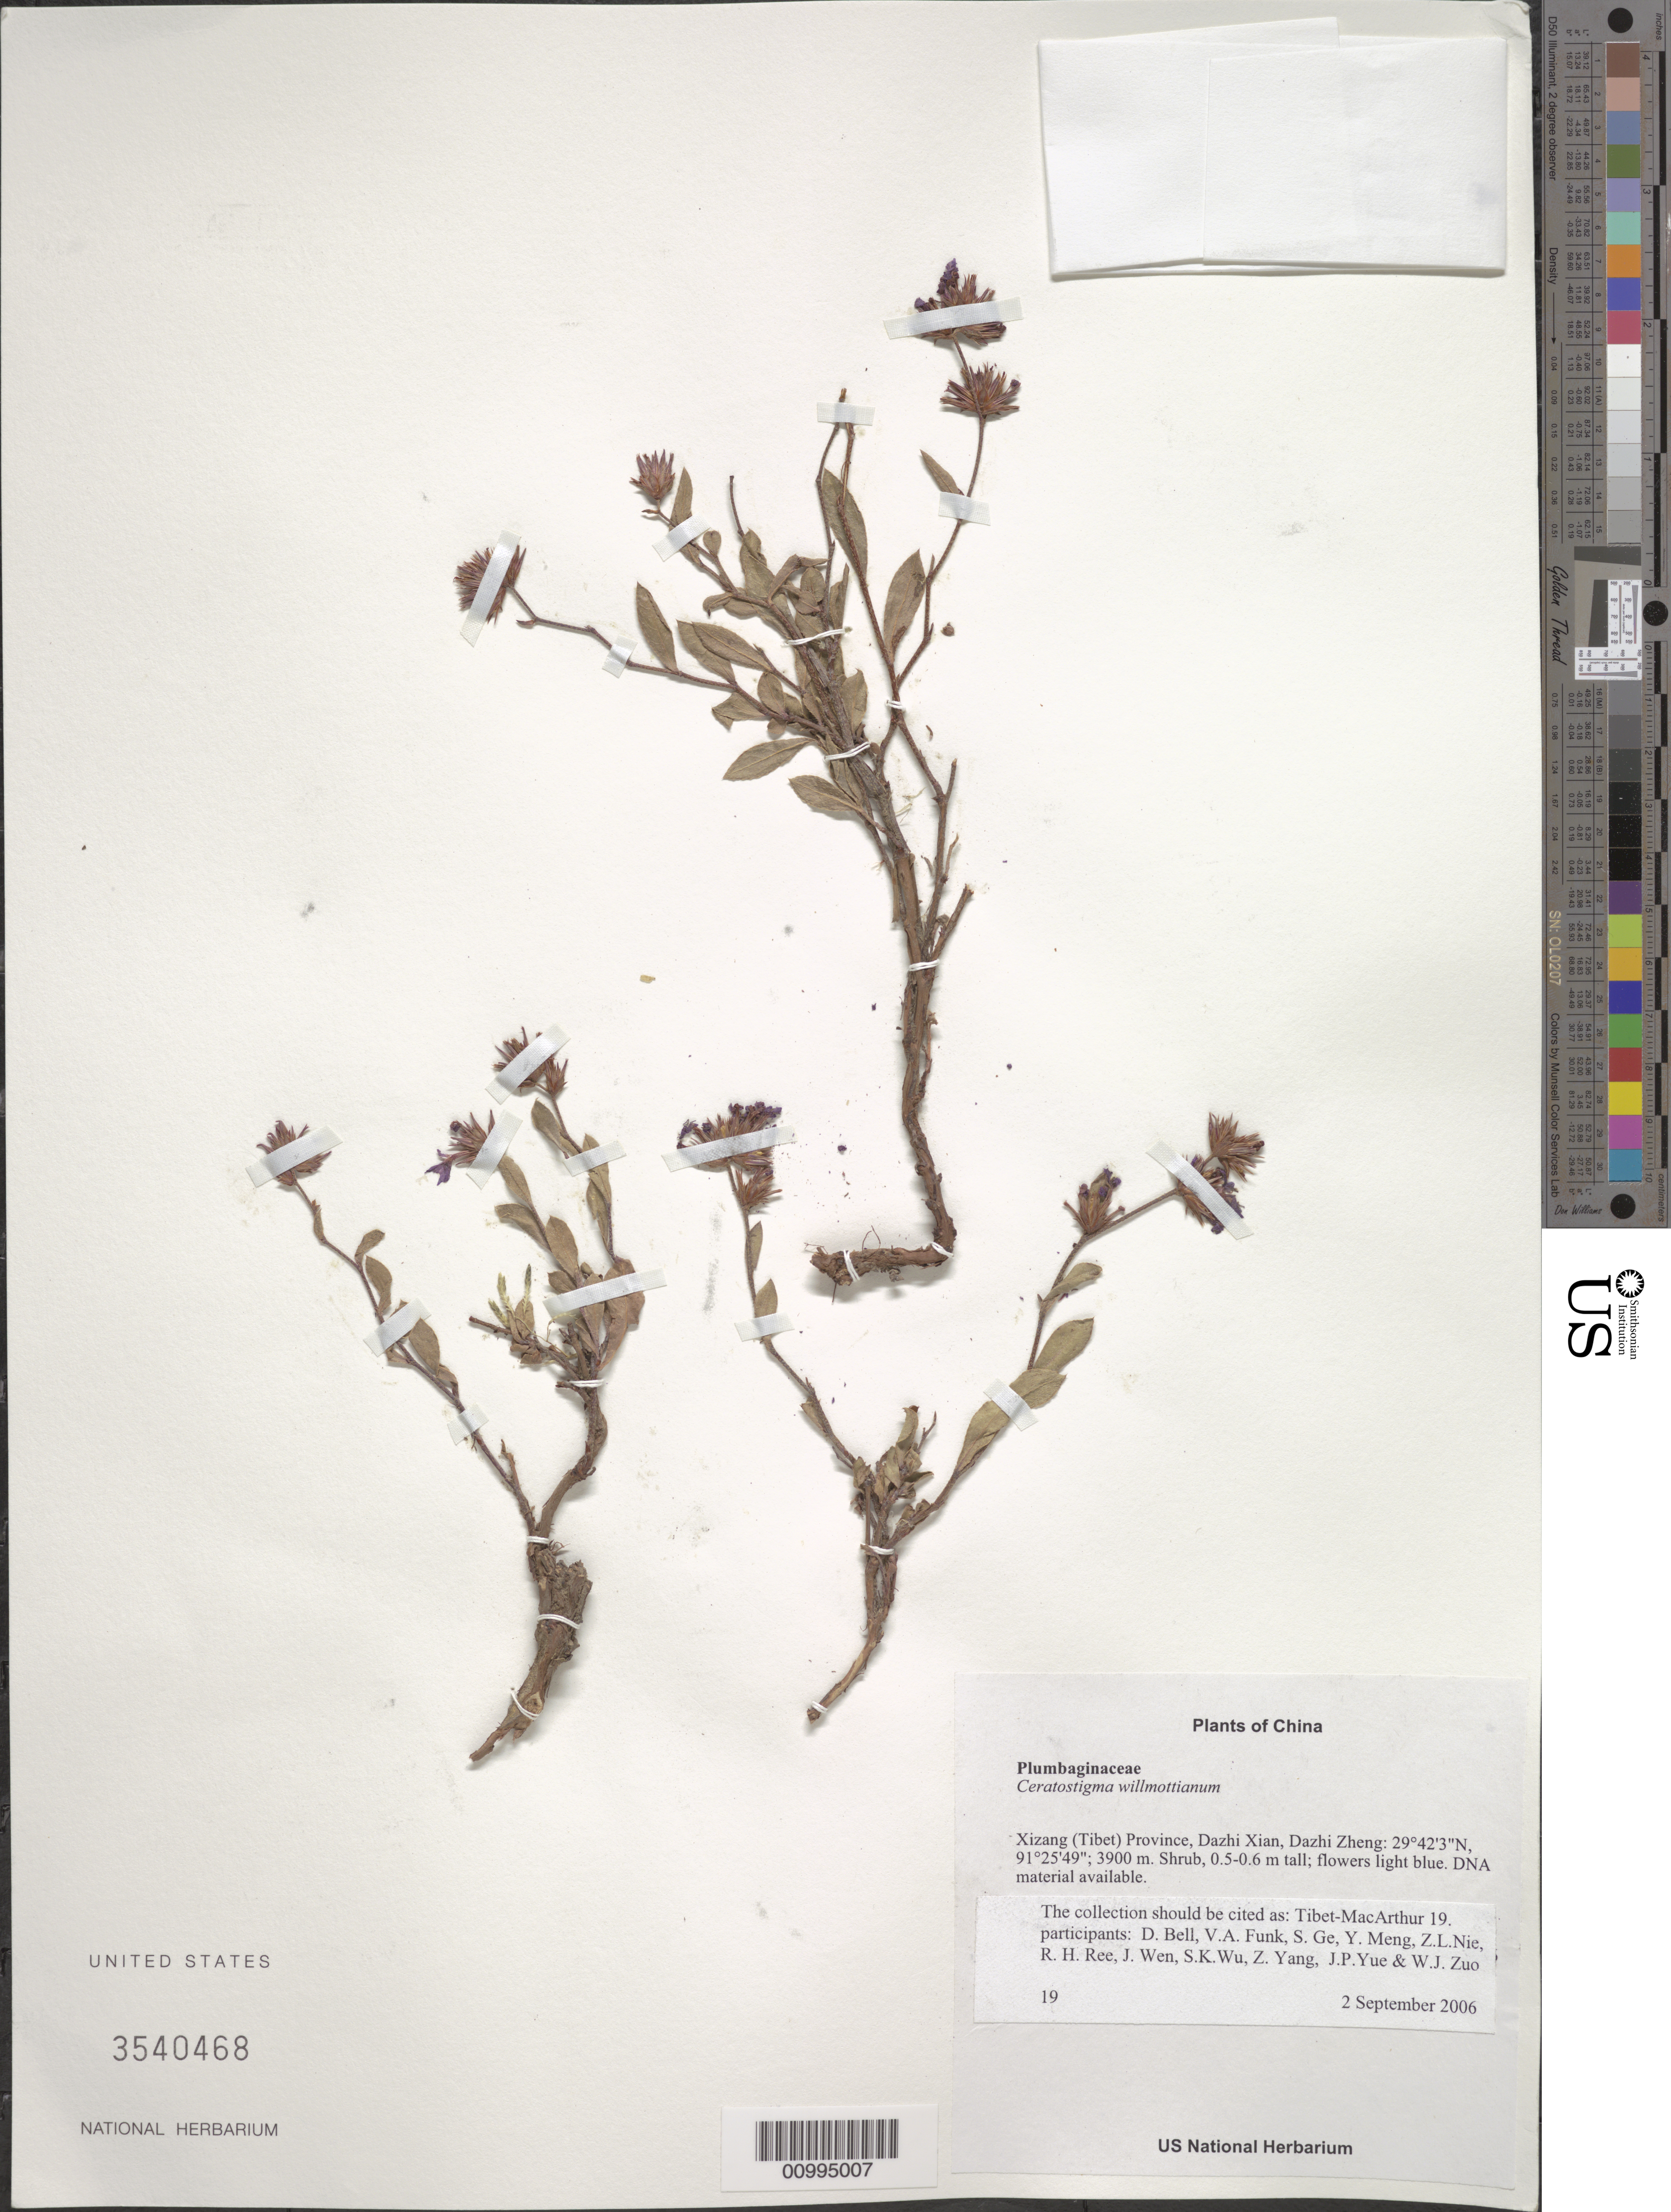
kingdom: Plantae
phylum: Tracheophyta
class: Magnoliopsida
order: Caryophyllales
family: Plumbaginaceae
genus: Ceratostigma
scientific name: Ceratostigma willmottianum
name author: Stapf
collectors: Tibet-MacArthur, D. A. Bell, V. Funk, S. Ge, Y. Meng, Z. Nie, R. Ree, J. Wen, S. K. Wu, Z. Yang, J. Yue & W. Zuo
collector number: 19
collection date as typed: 02 Sep 2006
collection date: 2006-09-02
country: China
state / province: Xizang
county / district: Dazhi Xian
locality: Dazhi Zheng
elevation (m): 3900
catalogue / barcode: US 3540468